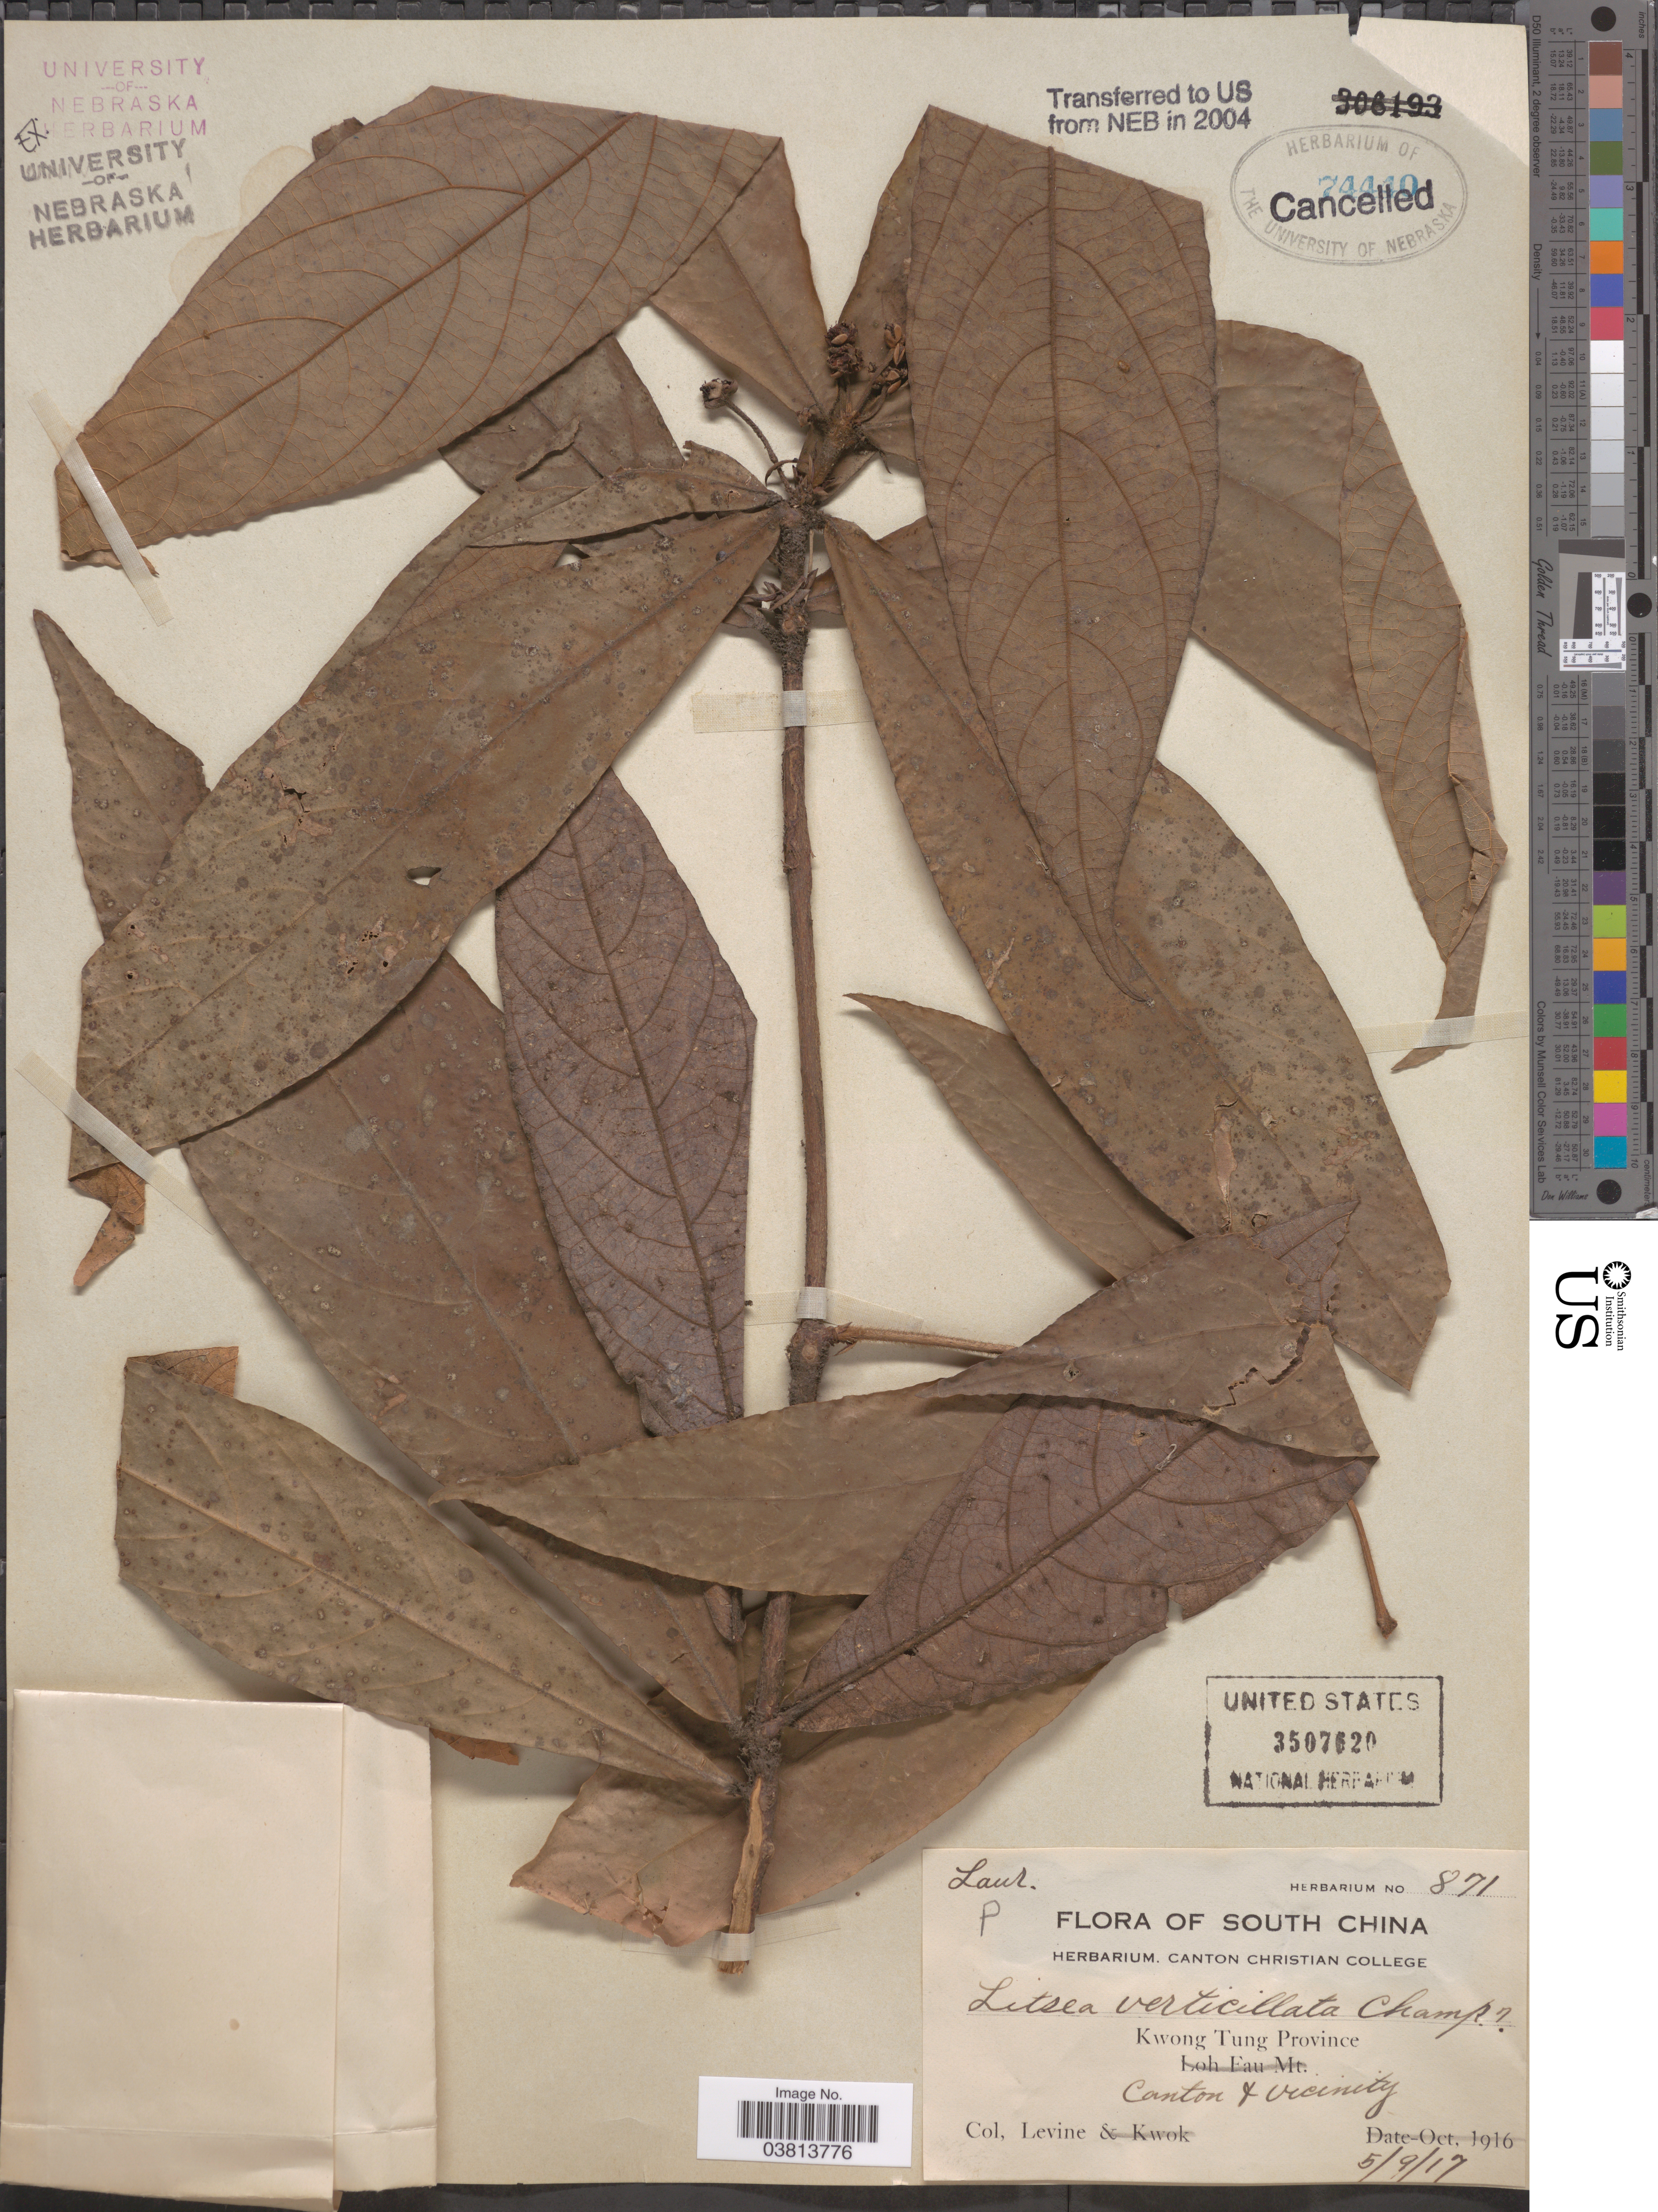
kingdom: Plantae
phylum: Tracheophyta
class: Magnoliopsida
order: Laurales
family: Lauraceae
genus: Litsea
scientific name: Litsea verticillata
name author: S. Vidal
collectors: -. Levine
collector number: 871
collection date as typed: Transcribed d/m/y: 5/9/17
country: China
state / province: Guangdong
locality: Kwong Tung Province. Canton & Vicinity.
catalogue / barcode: US 3507620